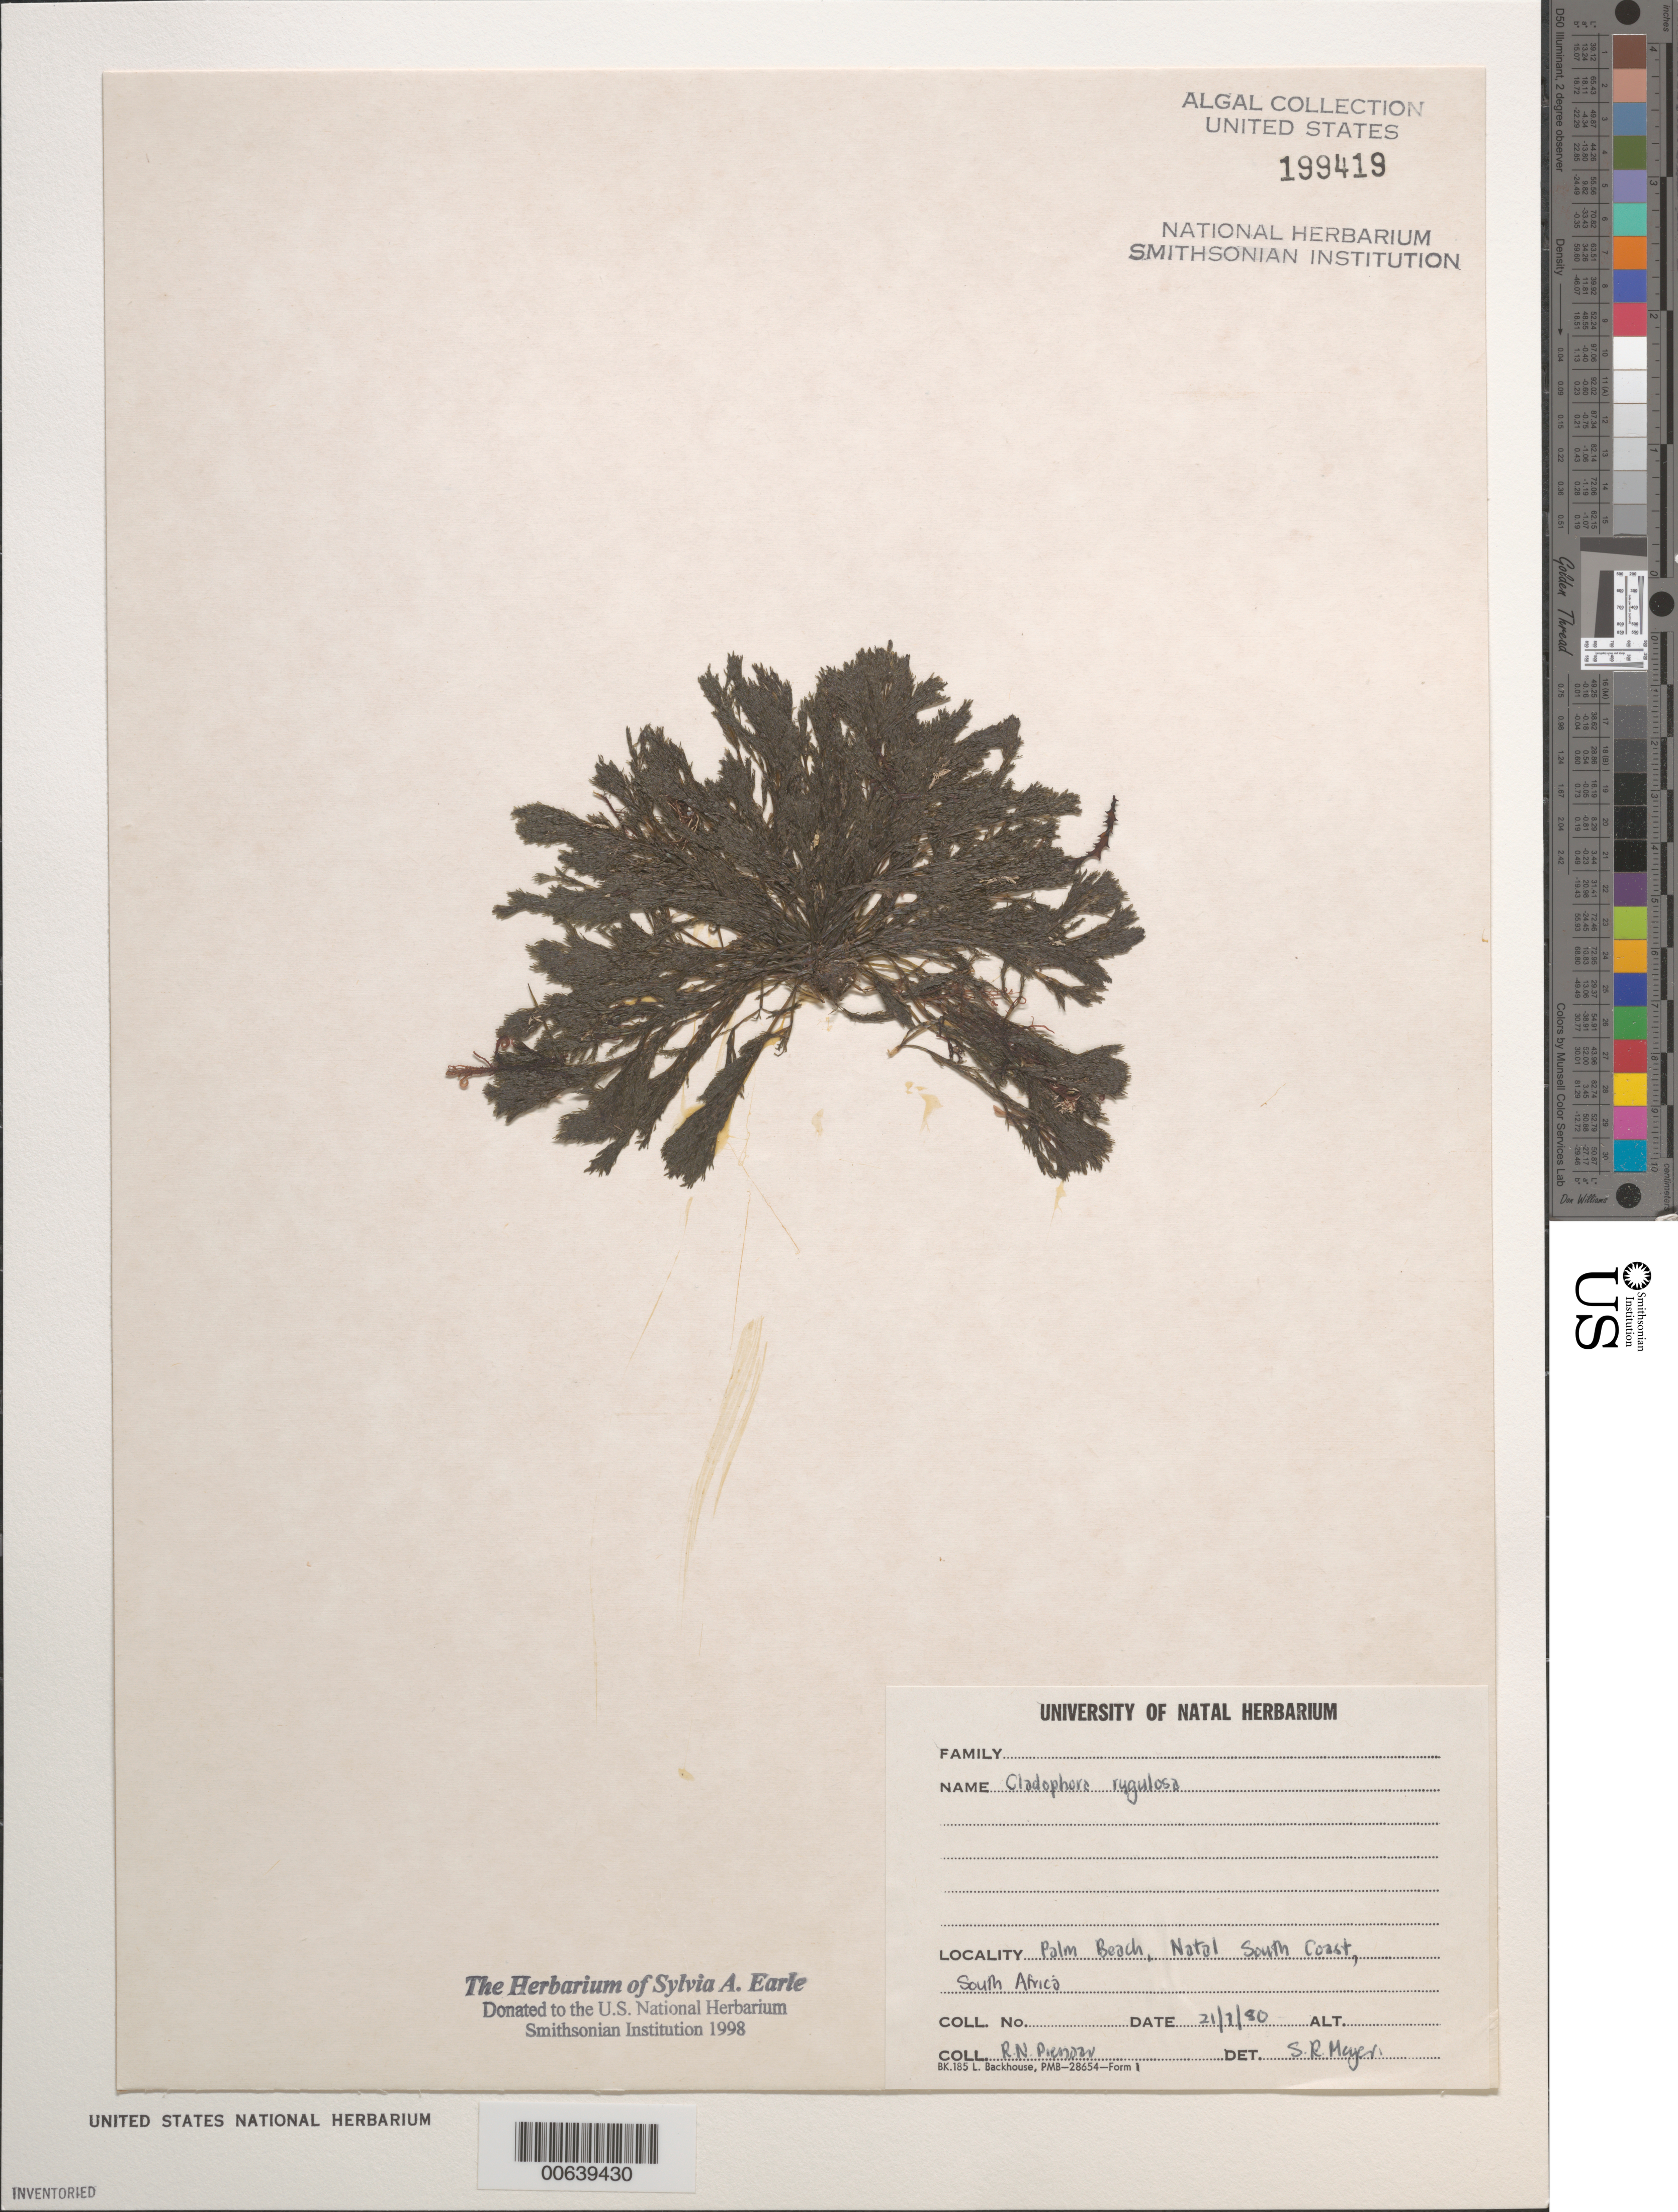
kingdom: Plantae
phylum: Chlorophyta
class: Ulvophyceae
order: Cladophorales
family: Cladophoraceae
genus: Cladophora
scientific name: Cladophora rugulosa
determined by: Meyer, S. R.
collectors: R. Pienaar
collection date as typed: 21 Jul 1980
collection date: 1980-07-21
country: South Africa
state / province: KwaZulu-Natal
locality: Palm Beach, South Coast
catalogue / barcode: US 199419